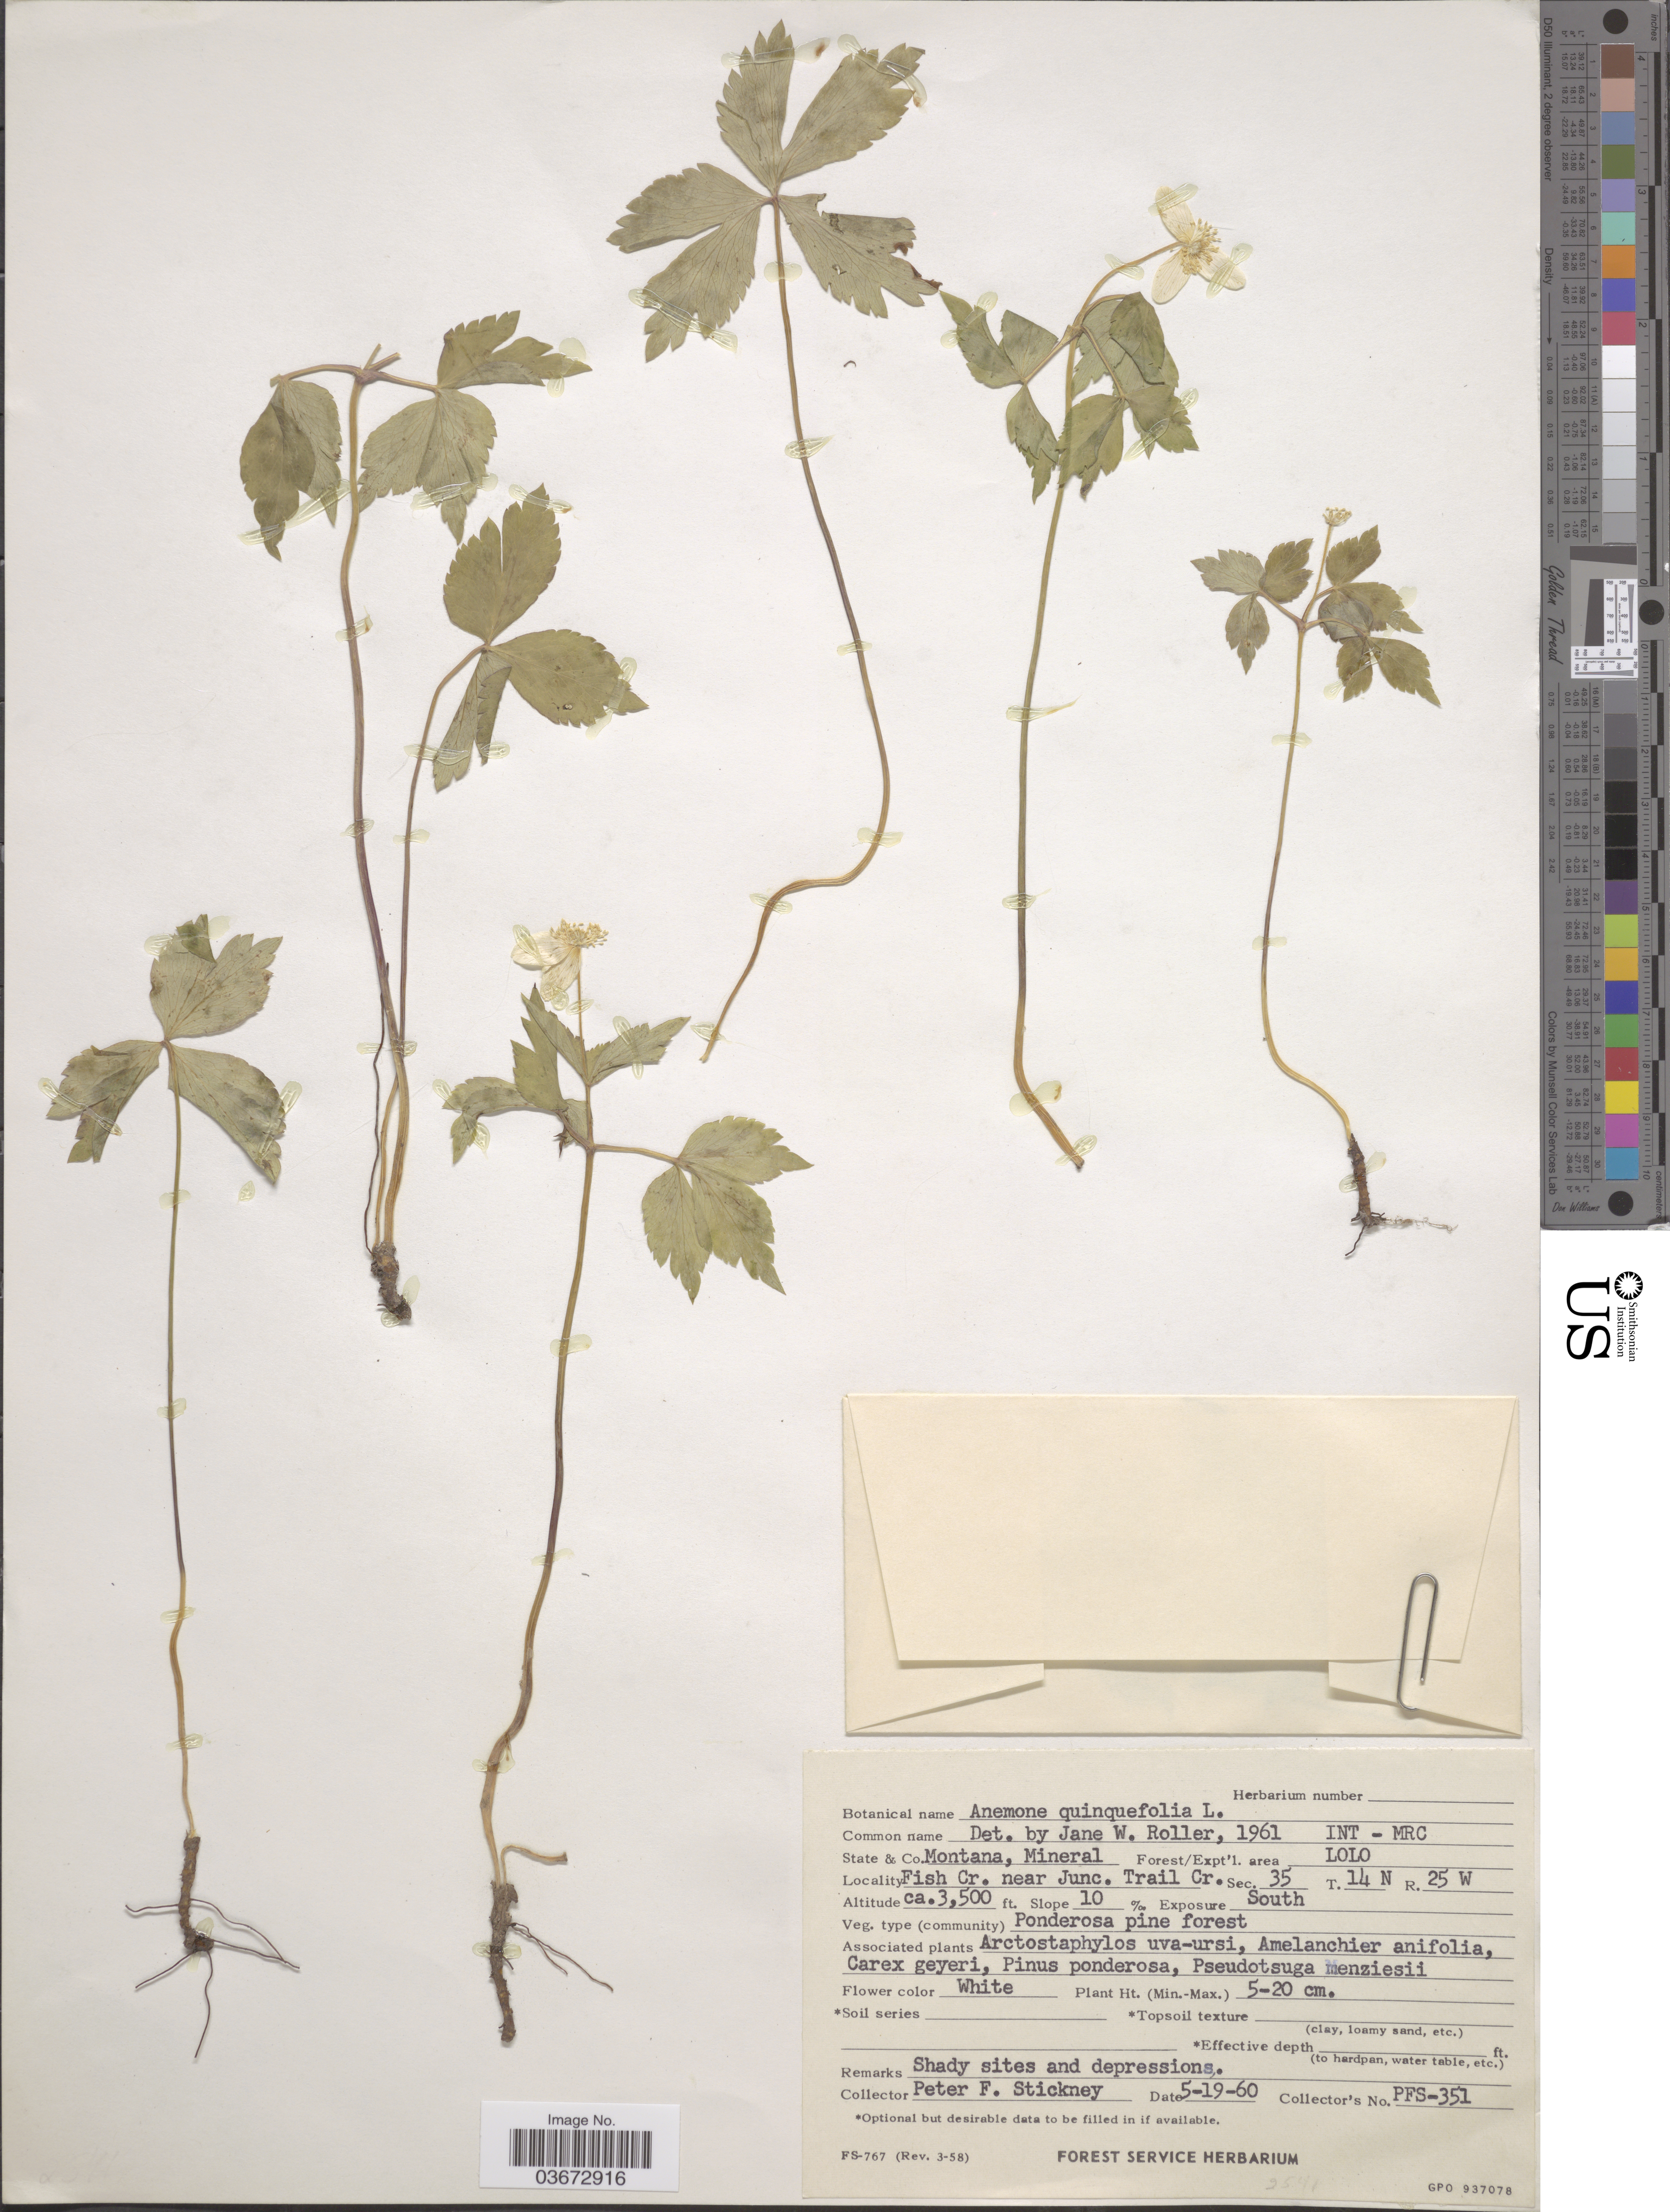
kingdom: Plantae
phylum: Tracheophyta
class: Magnoliopsida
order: Ranunculales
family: Ranunculaceae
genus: Anemone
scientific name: Anemone quinquefolia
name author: L.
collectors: P. Stickney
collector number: PFS-351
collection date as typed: Transcribed d/m/y: 19/5/60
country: United States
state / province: Montana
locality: State & Co. Montana, Mineral. Forest/Expt'l. area Lolo. Fish Cr. near Junc. Trail Cr. Sec. 35 T.14 N R.25W.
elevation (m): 1067